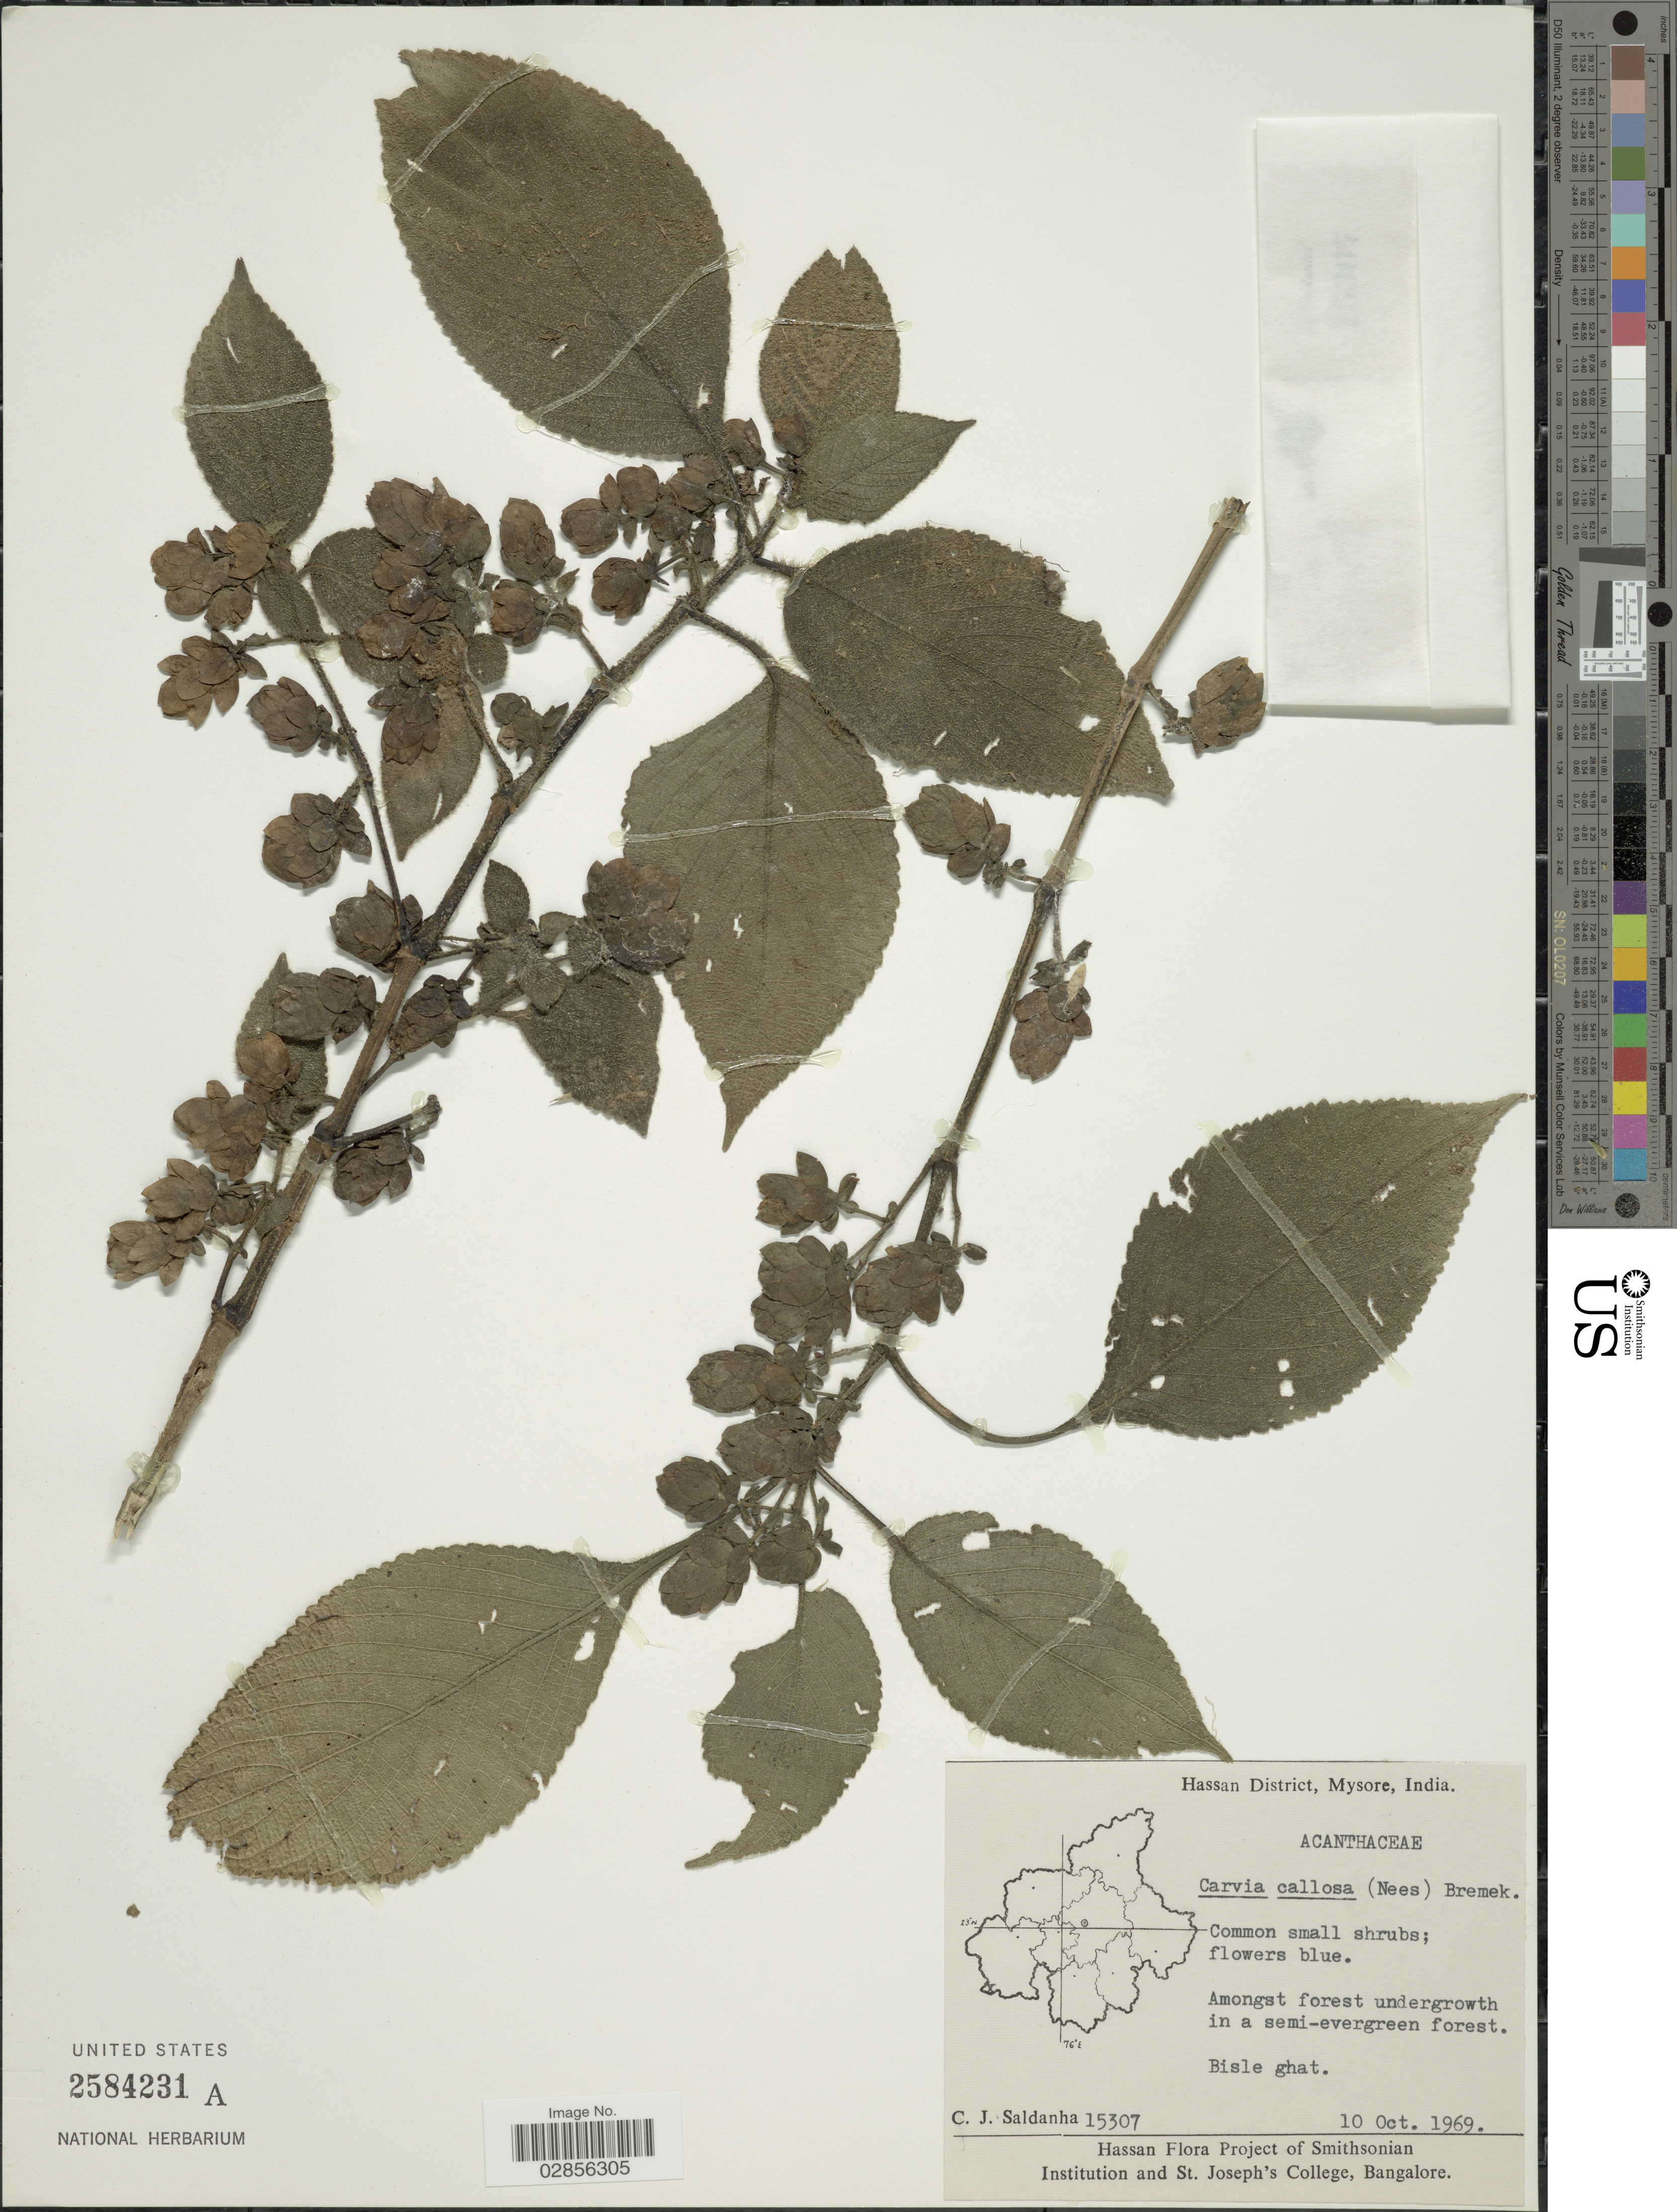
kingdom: Plantae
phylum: Tracheophyta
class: Magnoliopsida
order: Lamiales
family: Acanthaceae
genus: Strobilanthes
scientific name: Strobilanthes callosa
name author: Nees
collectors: C. J. Saldanha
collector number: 15307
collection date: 1969-10-10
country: India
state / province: Karnataka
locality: Hassan District, Mysore. Amongst forest undergrowth in a semi-evergreen forest. Bisle ghat.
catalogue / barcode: US 2584231A